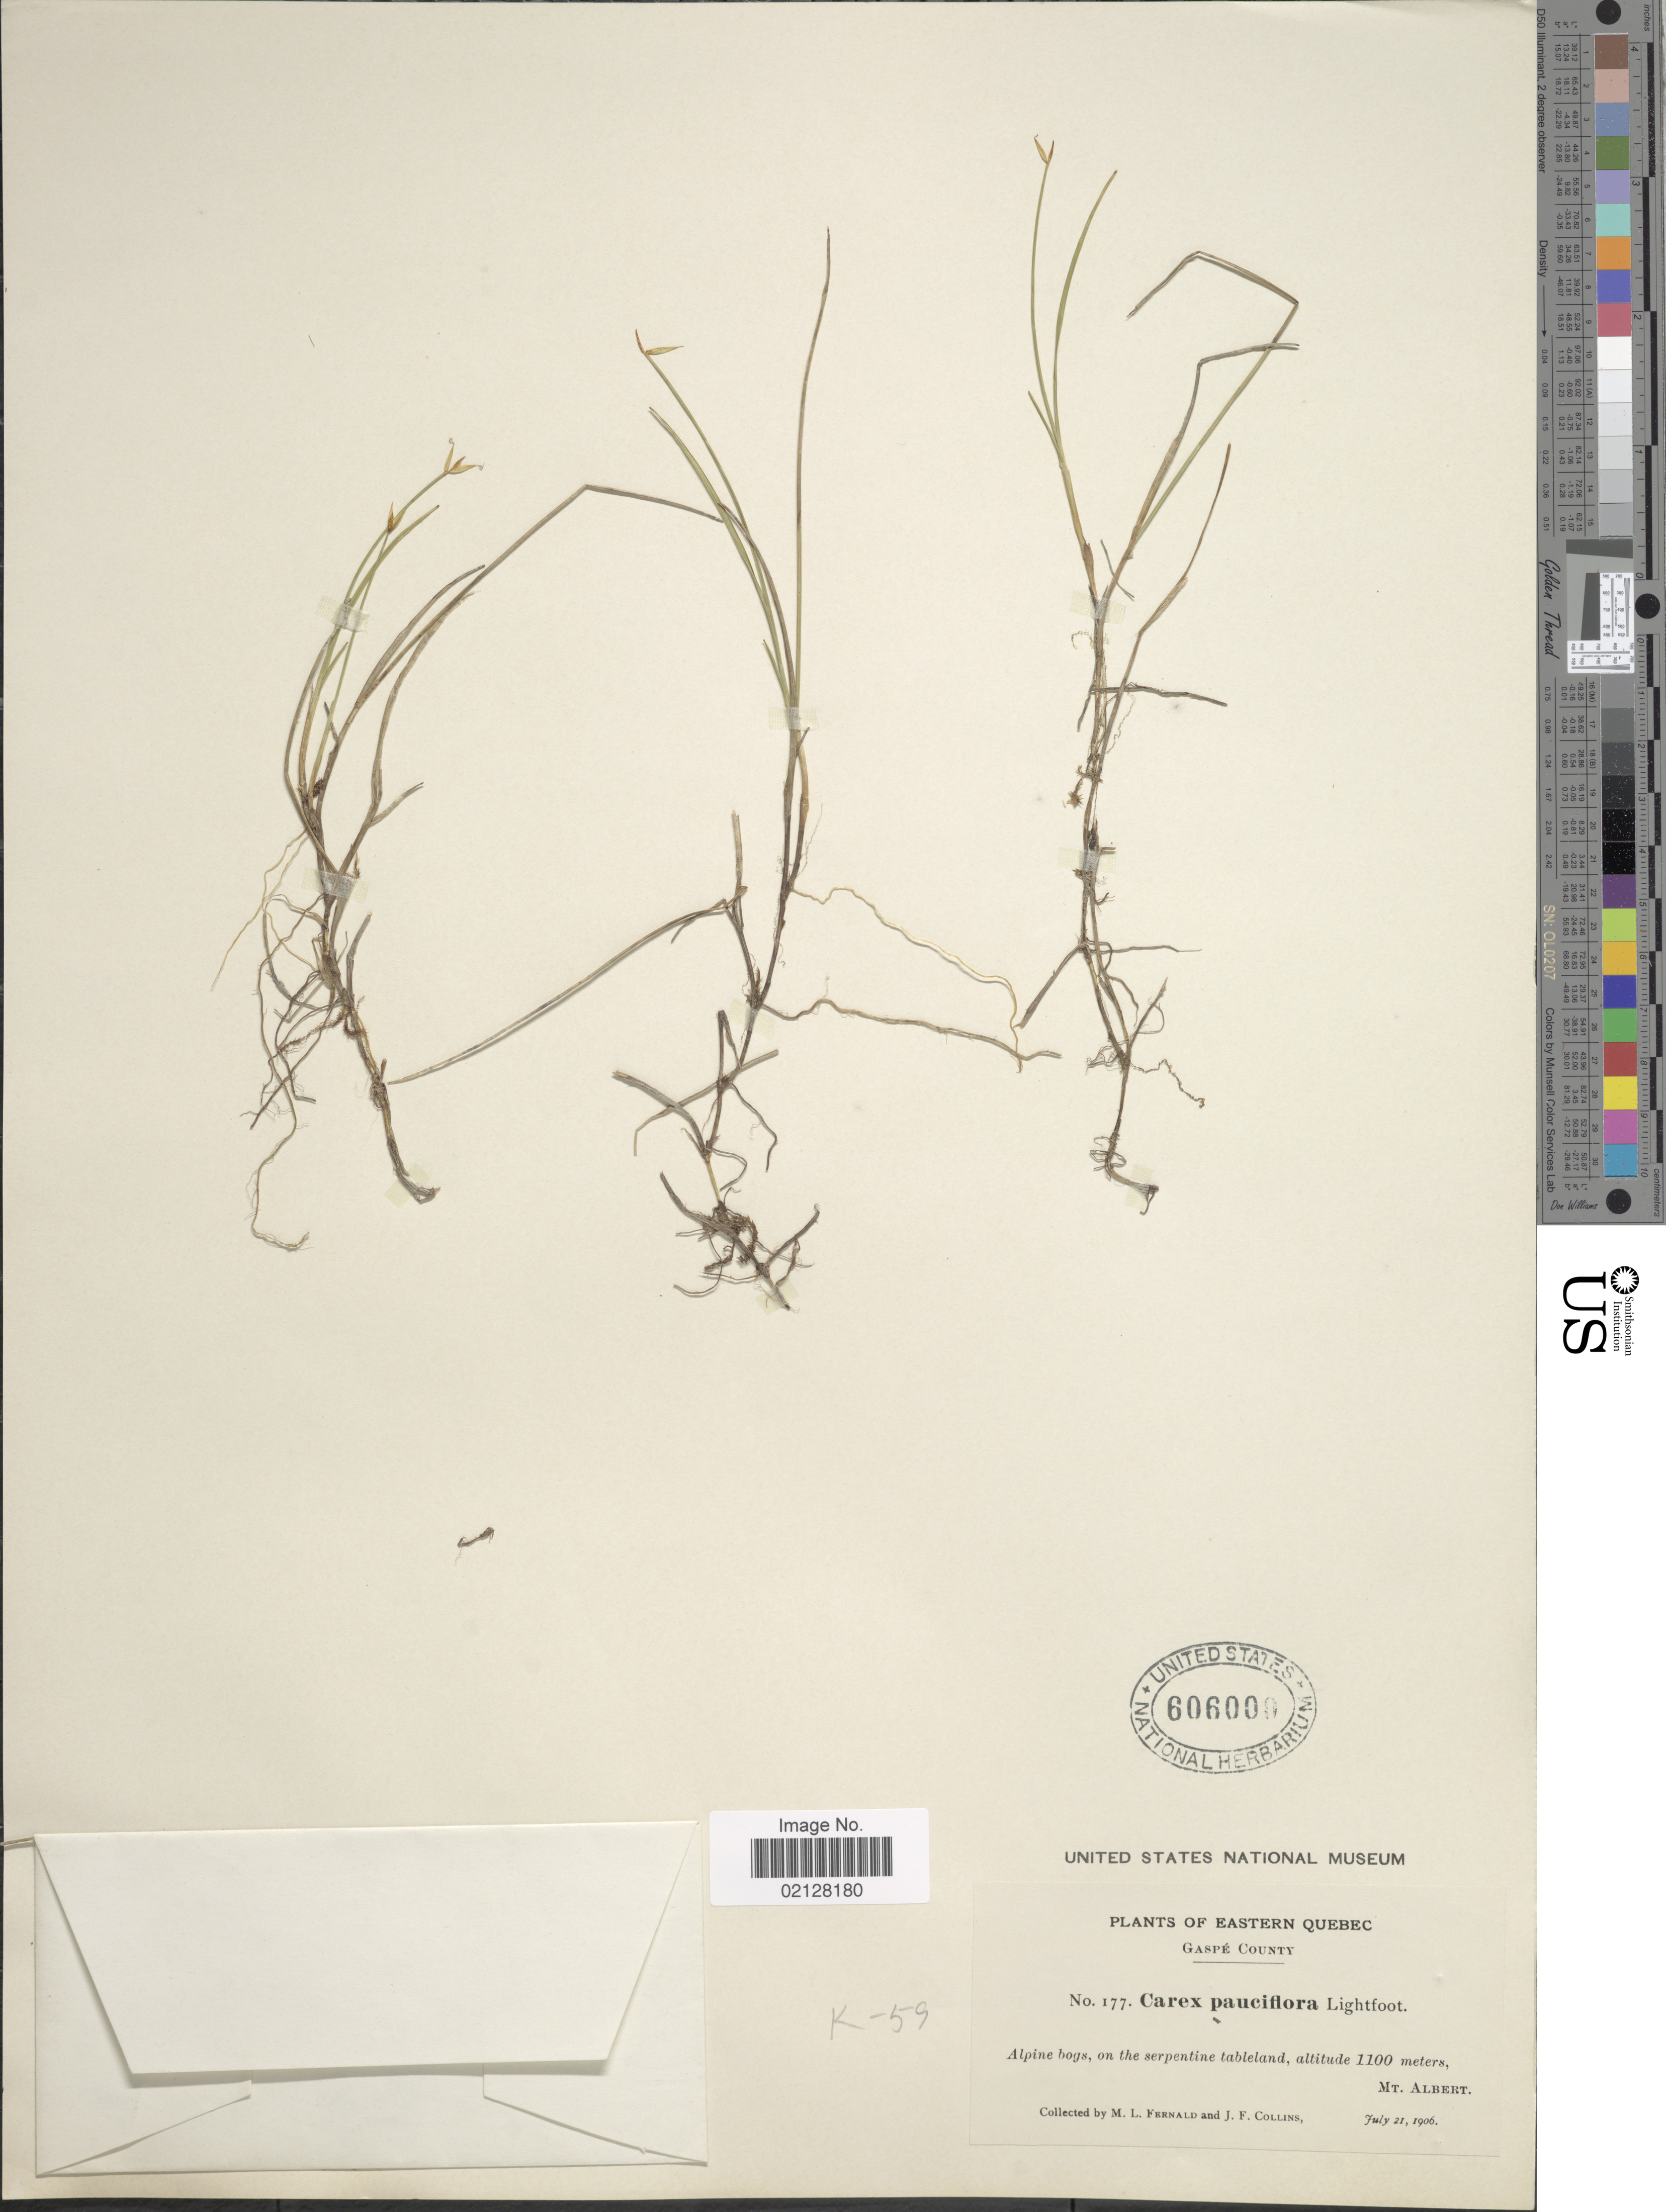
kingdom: Plantae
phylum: Tracheophyta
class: Liliopsida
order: Poales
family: Cyperaceae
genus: Carex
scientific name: Carex pauciflora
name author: Lightf.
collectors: M. L. Fernald & J. Collins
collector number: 177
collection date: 1906-07-21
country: Canada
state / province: Quebec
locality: Eastern Quebec. Gaspe County. Mt. Albert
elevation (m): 1100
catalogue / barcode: US 606000